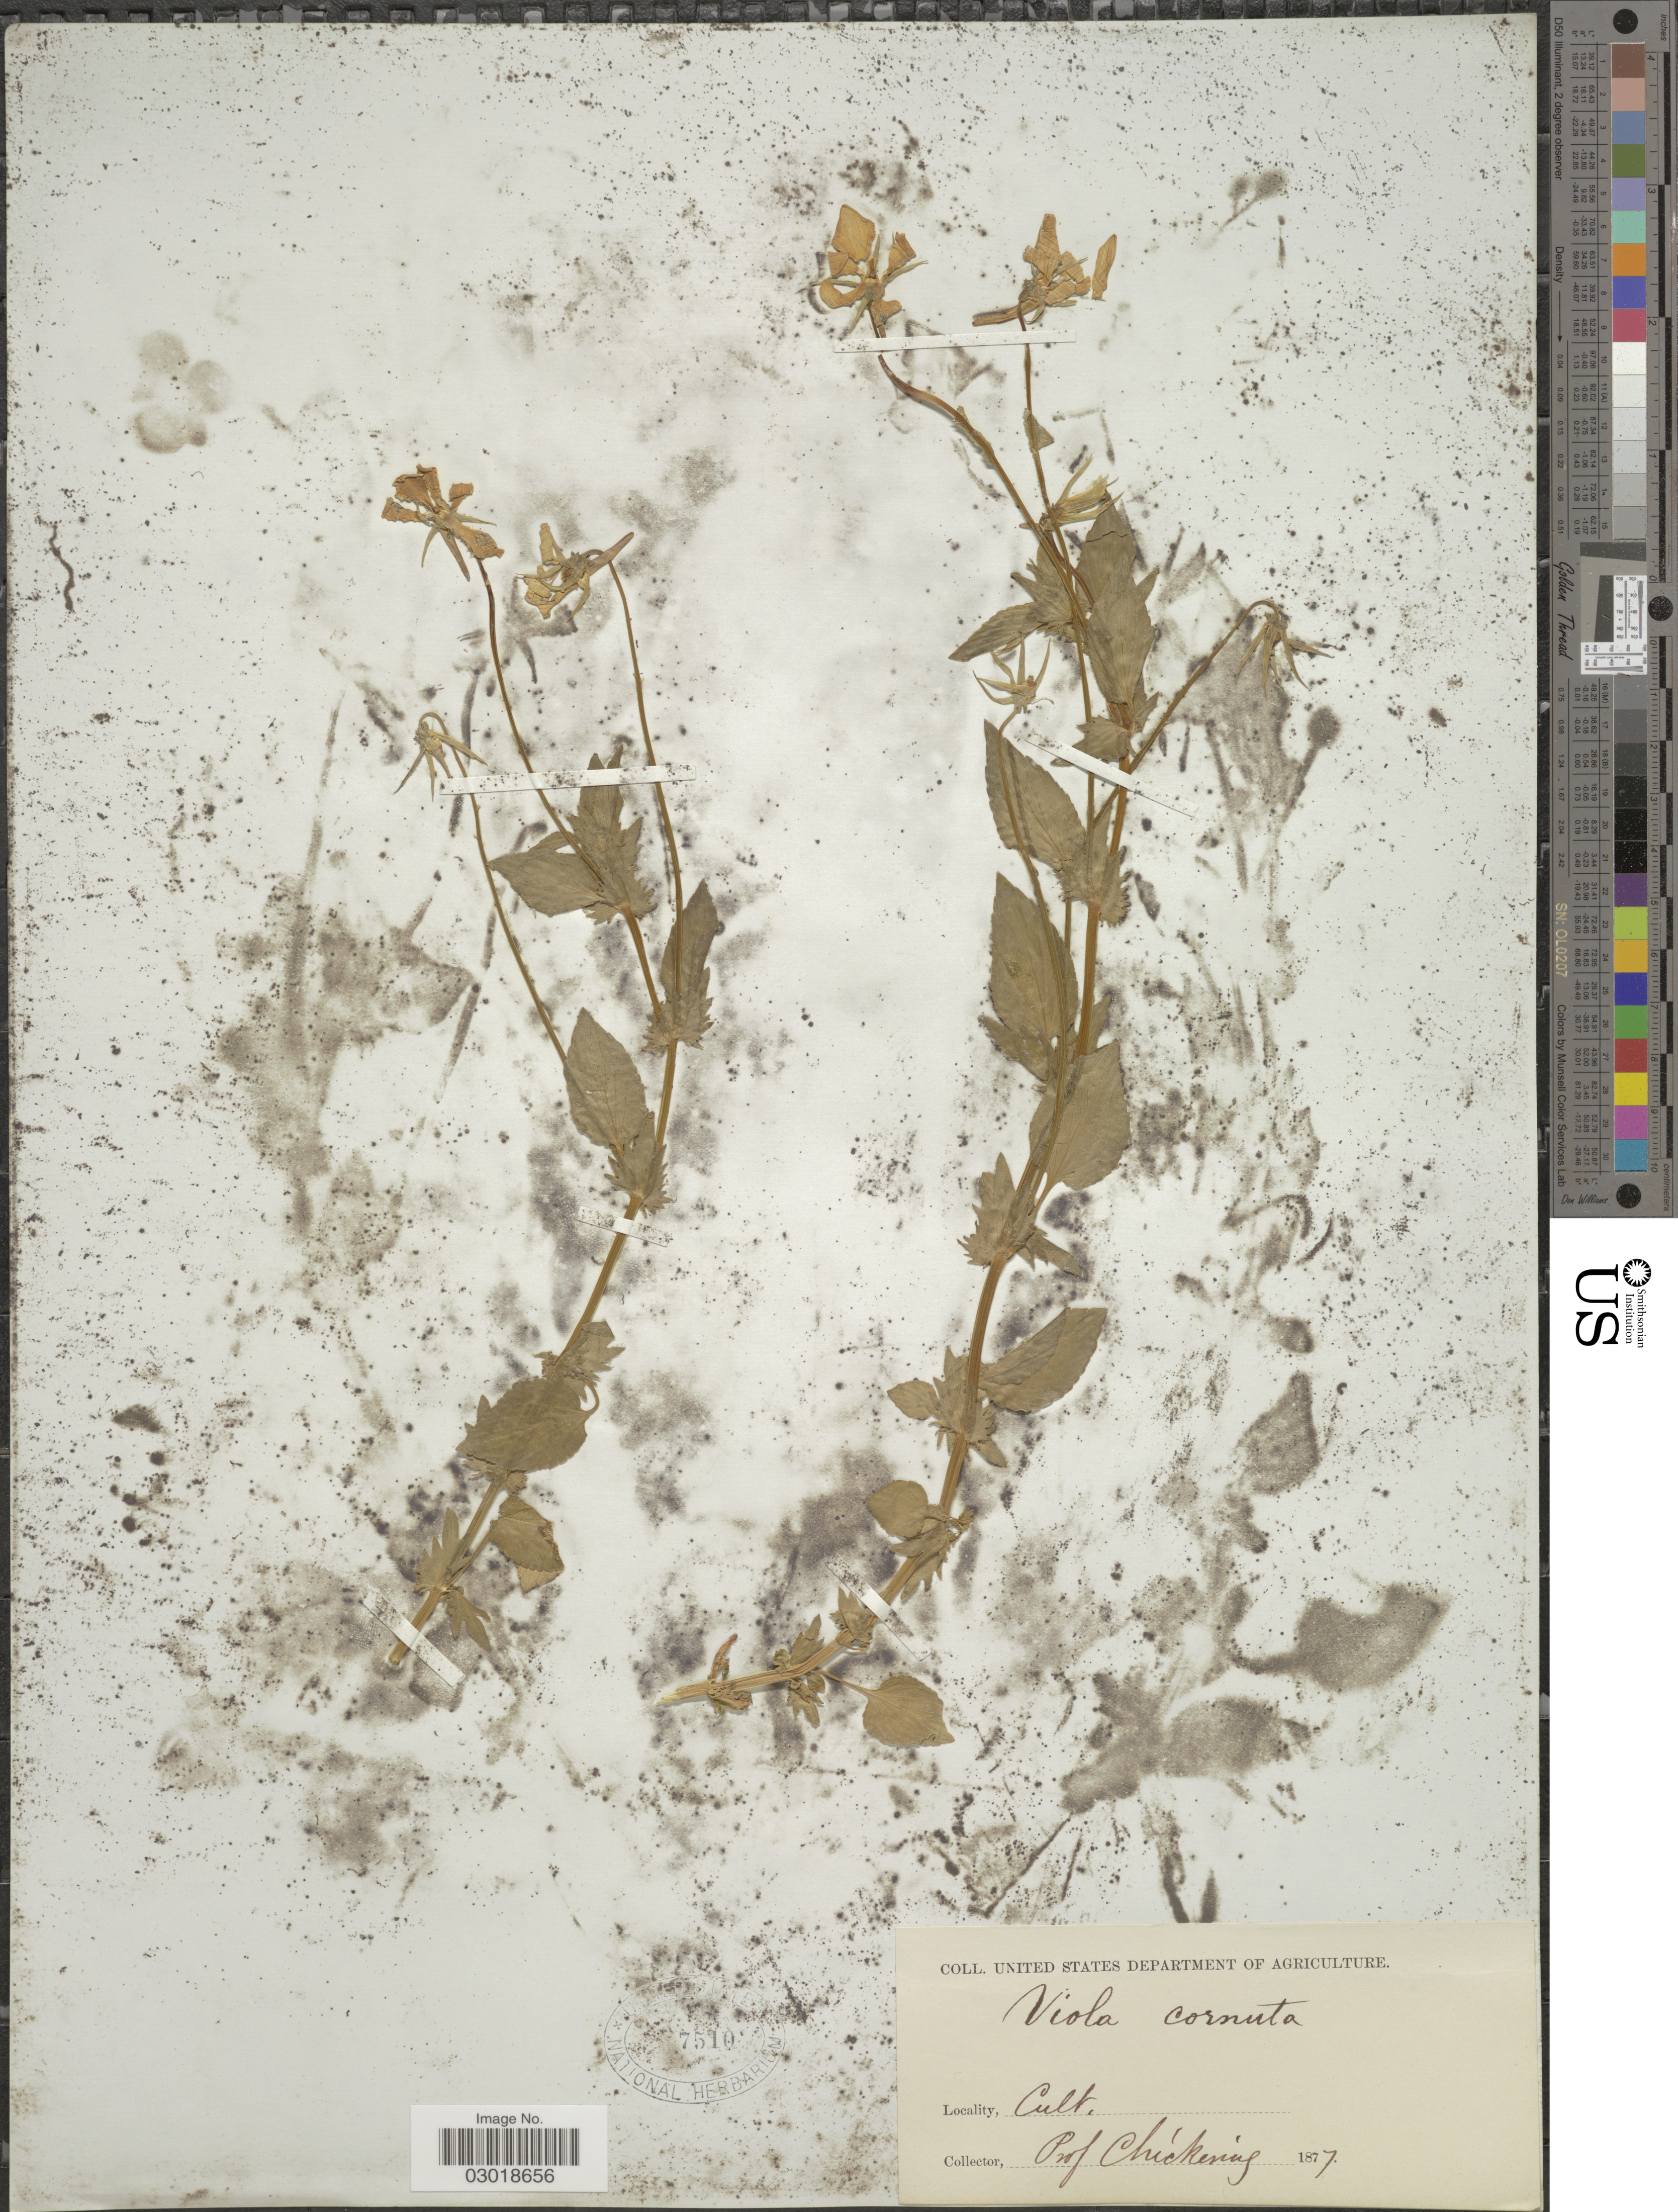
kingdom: Plantae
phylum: Tracheophyta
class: Magnoliopsida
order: Malpighiales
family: Violaceae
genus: Viola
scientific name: Viola cornuta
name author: L.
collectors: -. Chickering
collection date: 1877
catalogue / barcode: US 7510